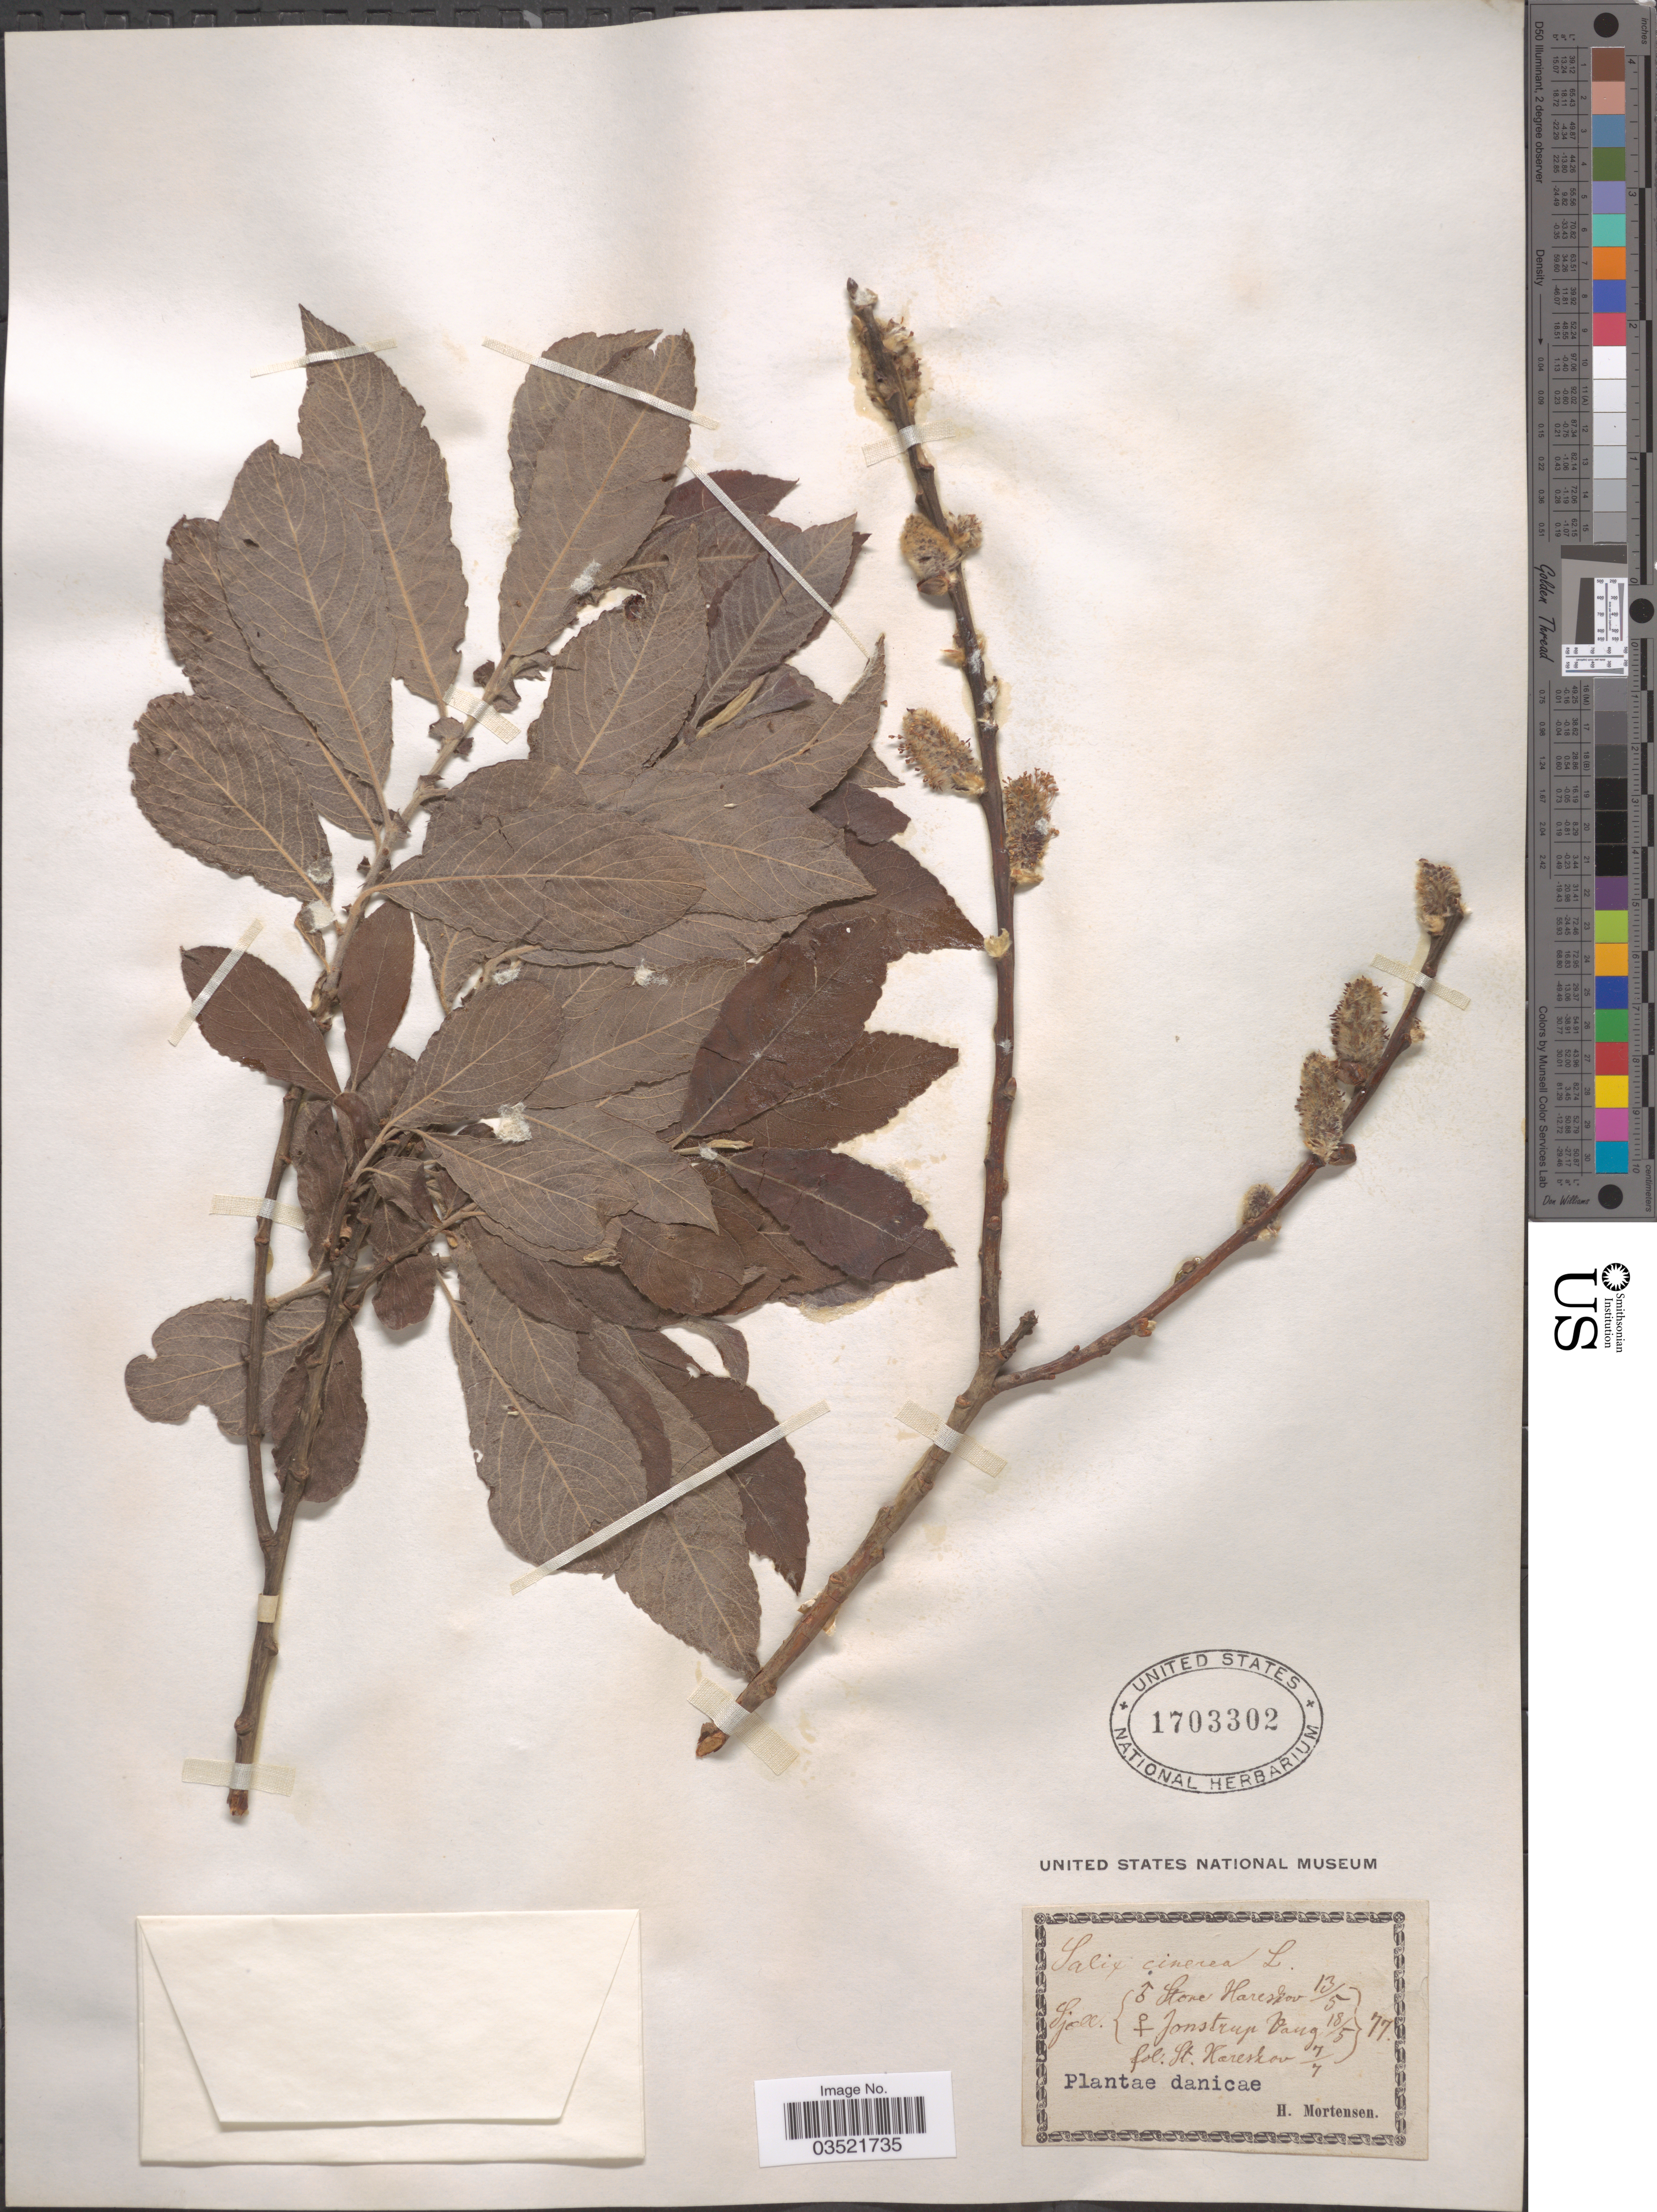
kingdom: Plantae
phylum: Tracheophyta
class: Magnoliopsida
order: Malpighiales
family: Salicaceae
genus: Salix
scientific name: Salix cinerea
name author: L.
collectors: H. Mortensen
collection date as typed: Transcribed d/m/y: 13/5/77 to 7/7/77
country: Denmark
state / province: Sjæland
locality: Sjæll. Danicae. Store Hareskov. Jonstrup Vang. St. Hareskov.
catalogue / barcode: US 1703302